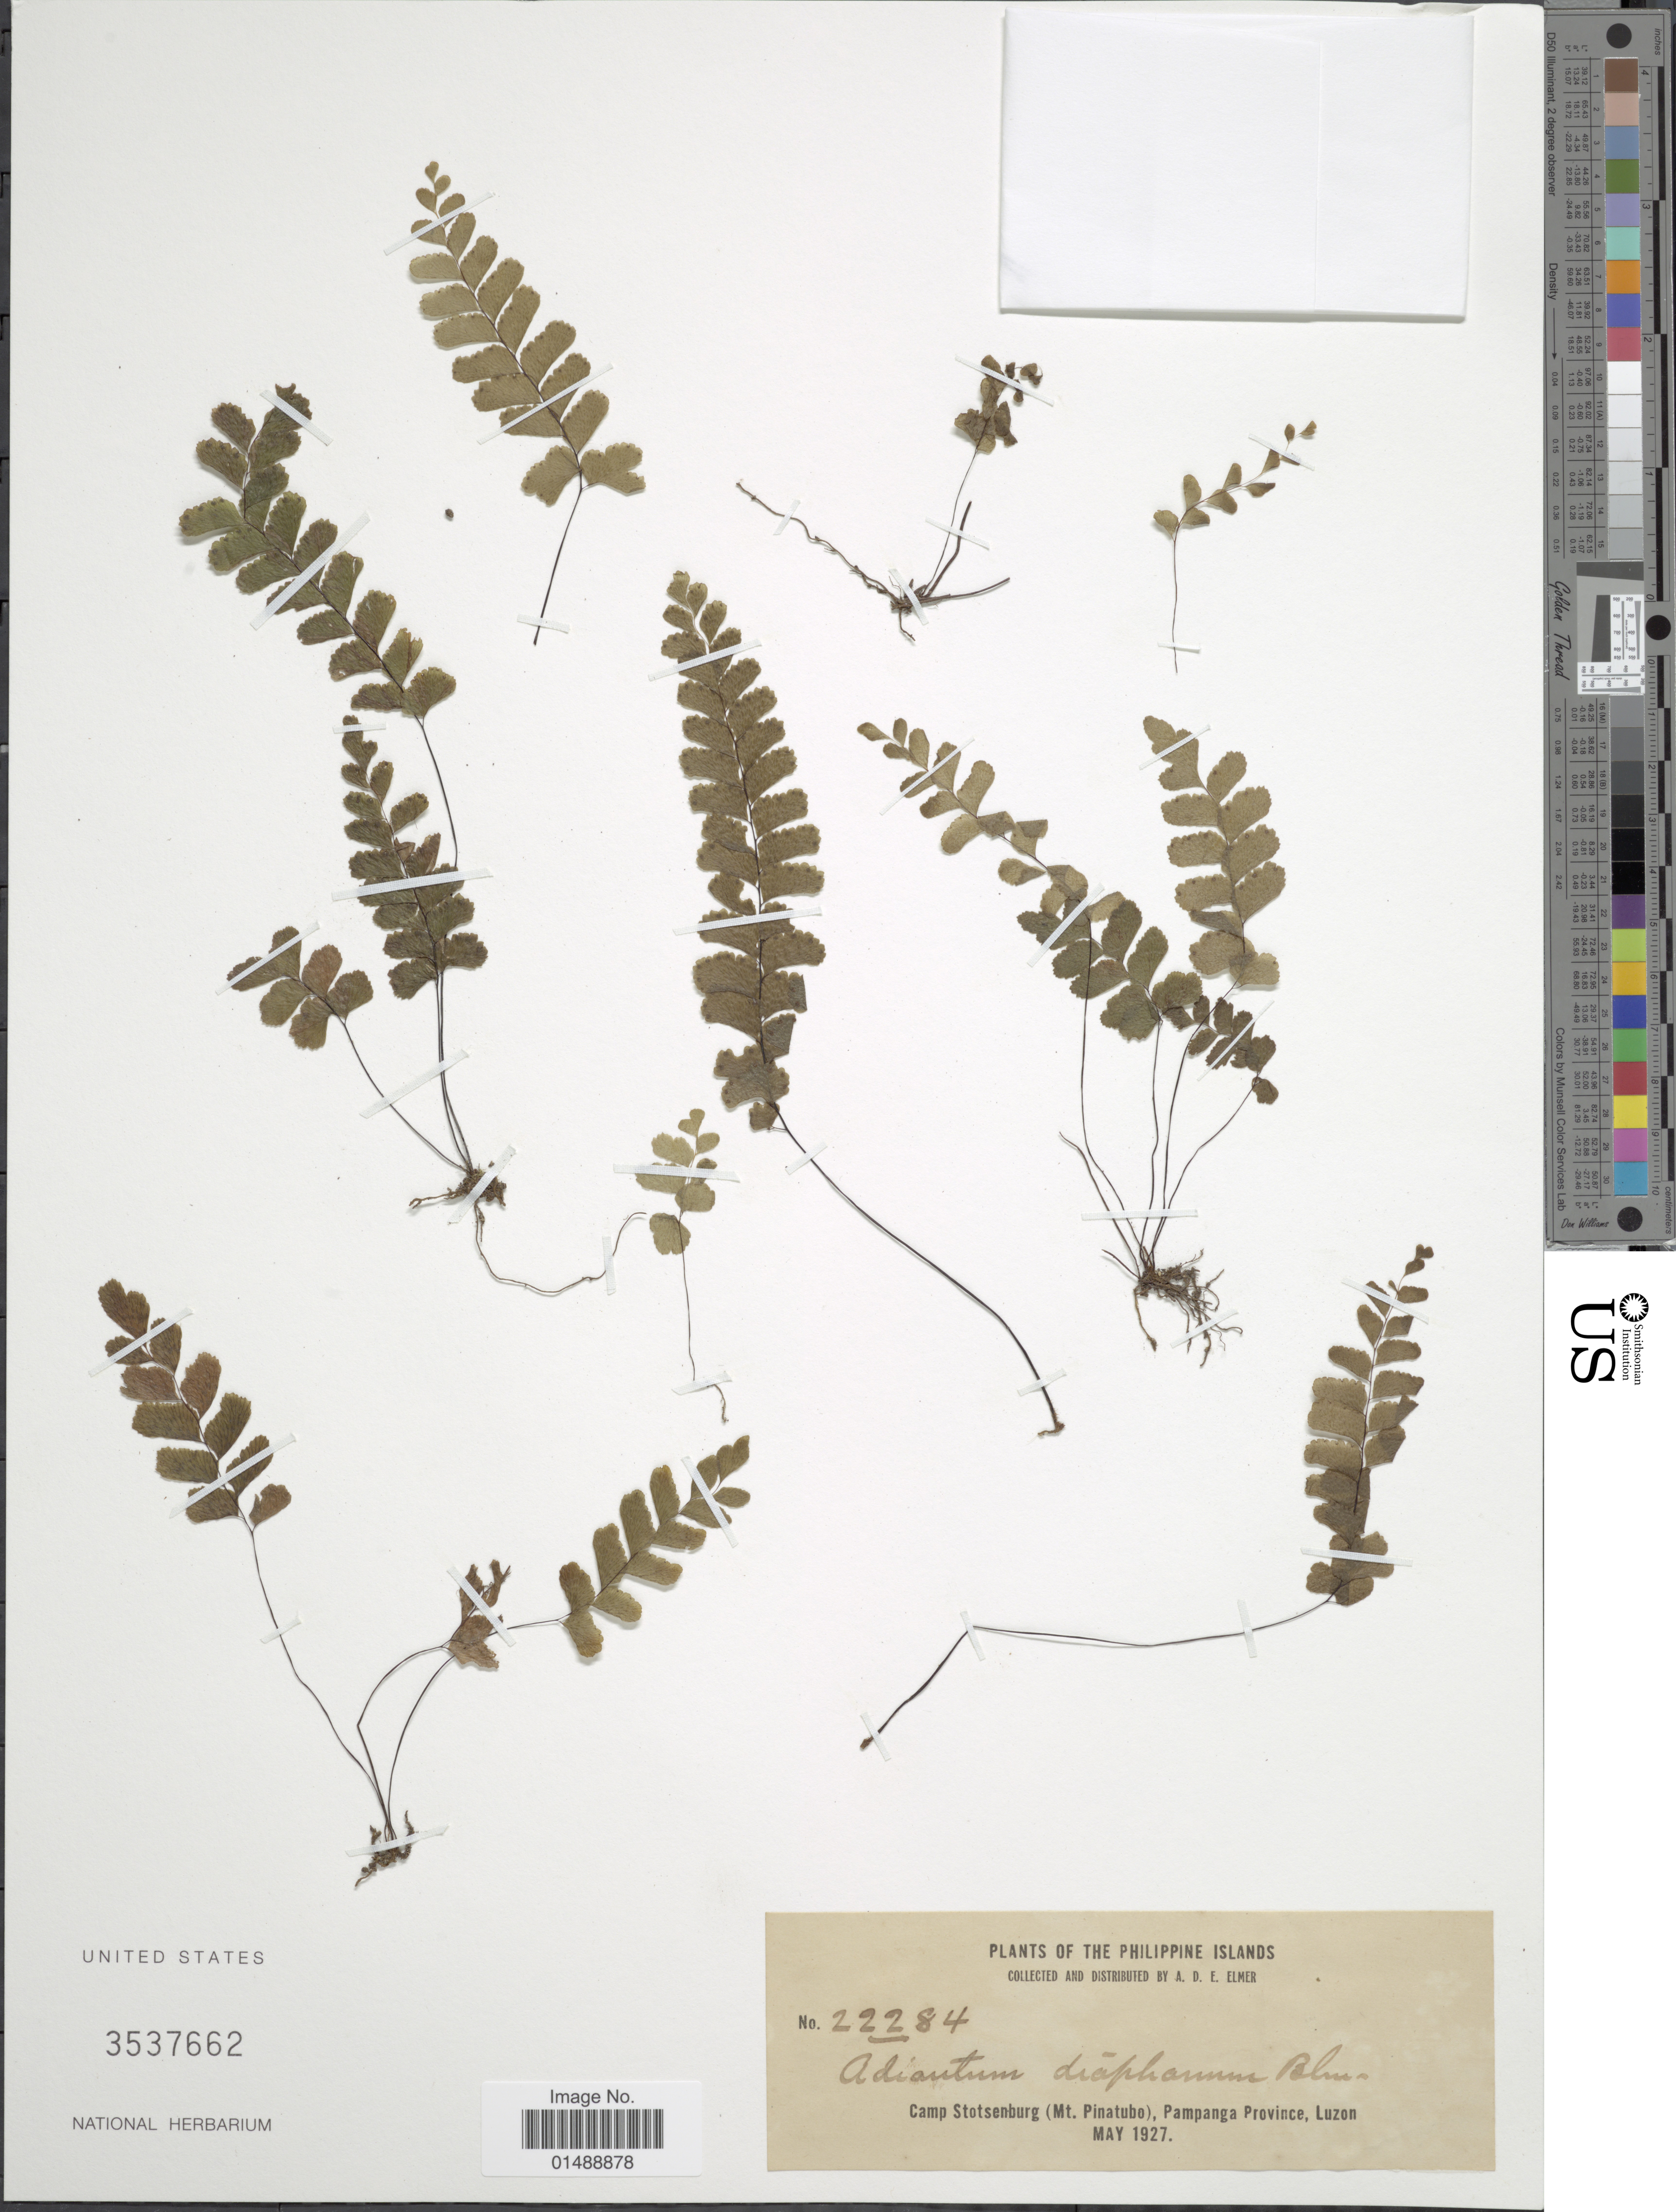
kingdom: Plantae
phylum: Tracheophyta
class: Polypodiopsida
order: Polypodiales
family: Pteridaceae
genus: Adiantum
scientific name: Adiantum diaphanum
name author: Blume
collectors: A. D. E. Elmer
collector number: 22284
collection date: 1927-05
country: Philippines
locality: Camp Stotsenburg ( Mt. Pinatubo), Pampanga, Luzon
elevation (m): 183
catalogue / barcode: US 3537662